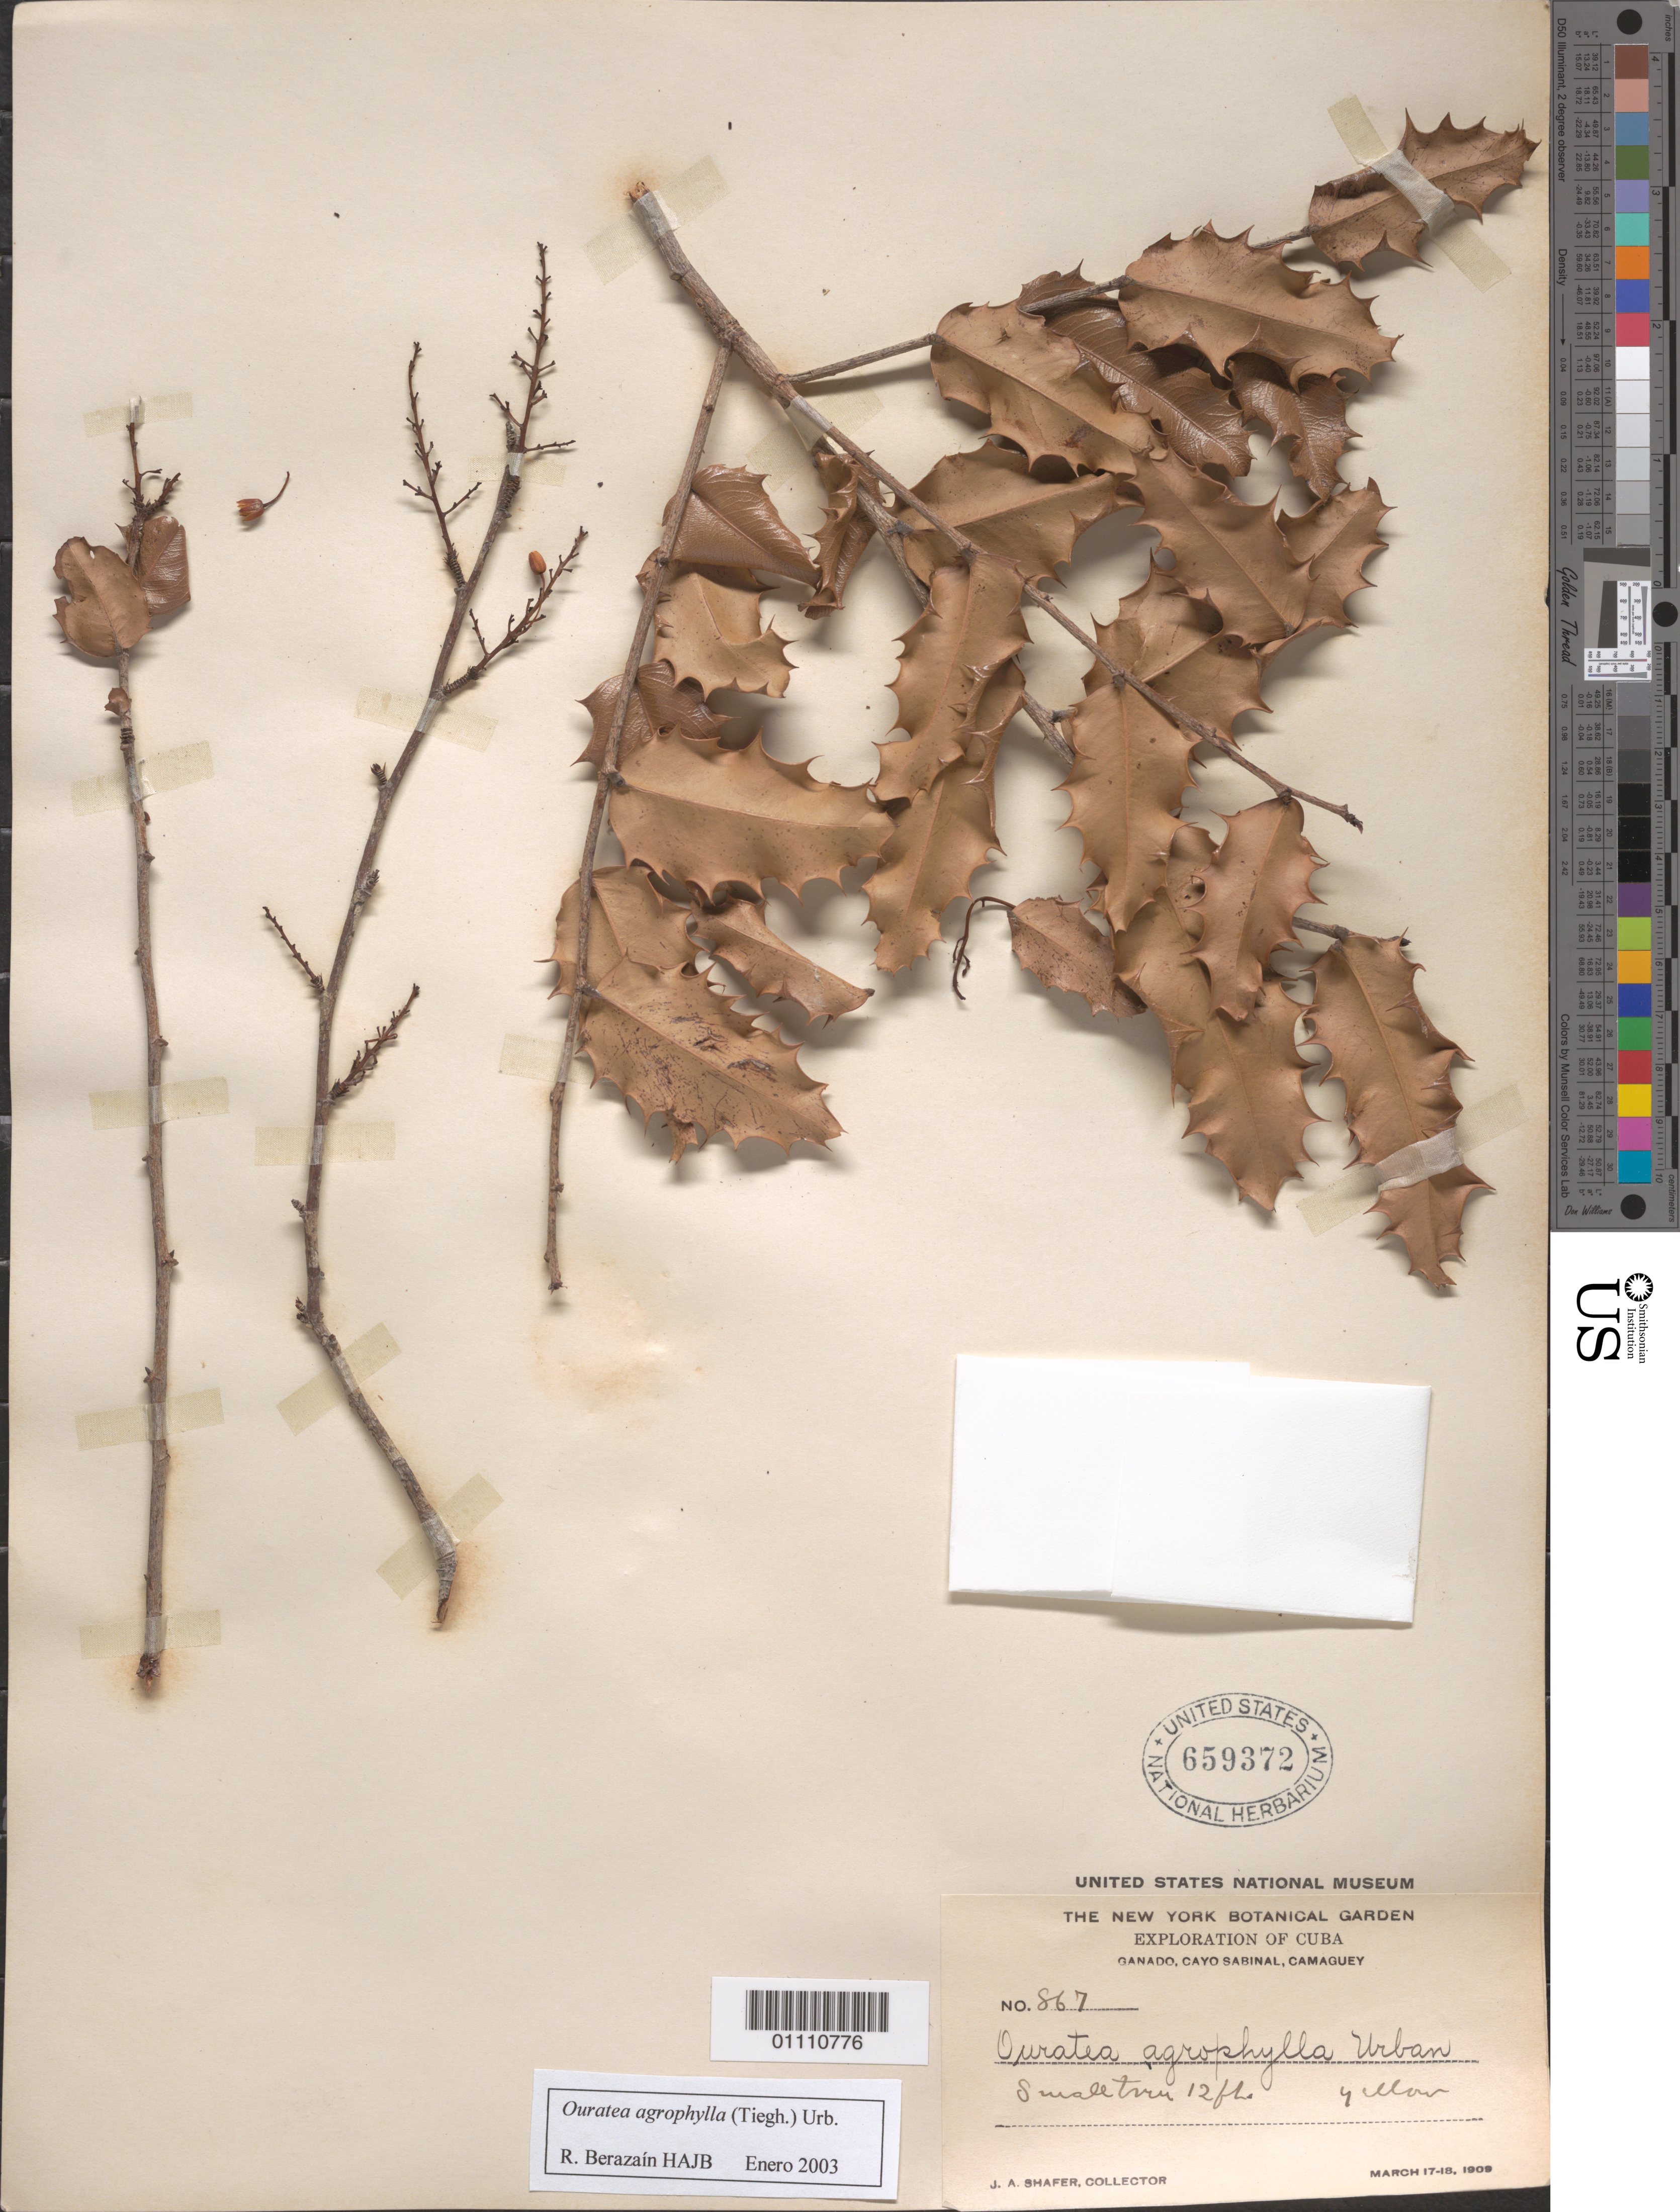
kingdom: Plantae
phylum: Tracheophyta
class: Magnoliopsida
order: Malpighiales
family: Ochnaceae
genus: Ouratea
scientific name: Ouratea agrophylla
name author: (Tiegh.) Urb.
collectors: J. A. Shafer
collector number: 867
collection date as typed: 17 Mar 1909 and 18 Mar 1909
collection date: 1909-03-17,1909-03-18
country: Cuba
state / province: Camagüey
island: Cuba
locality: Ganado, Cayo Sabinal, Camaguey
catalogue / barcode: US 659372